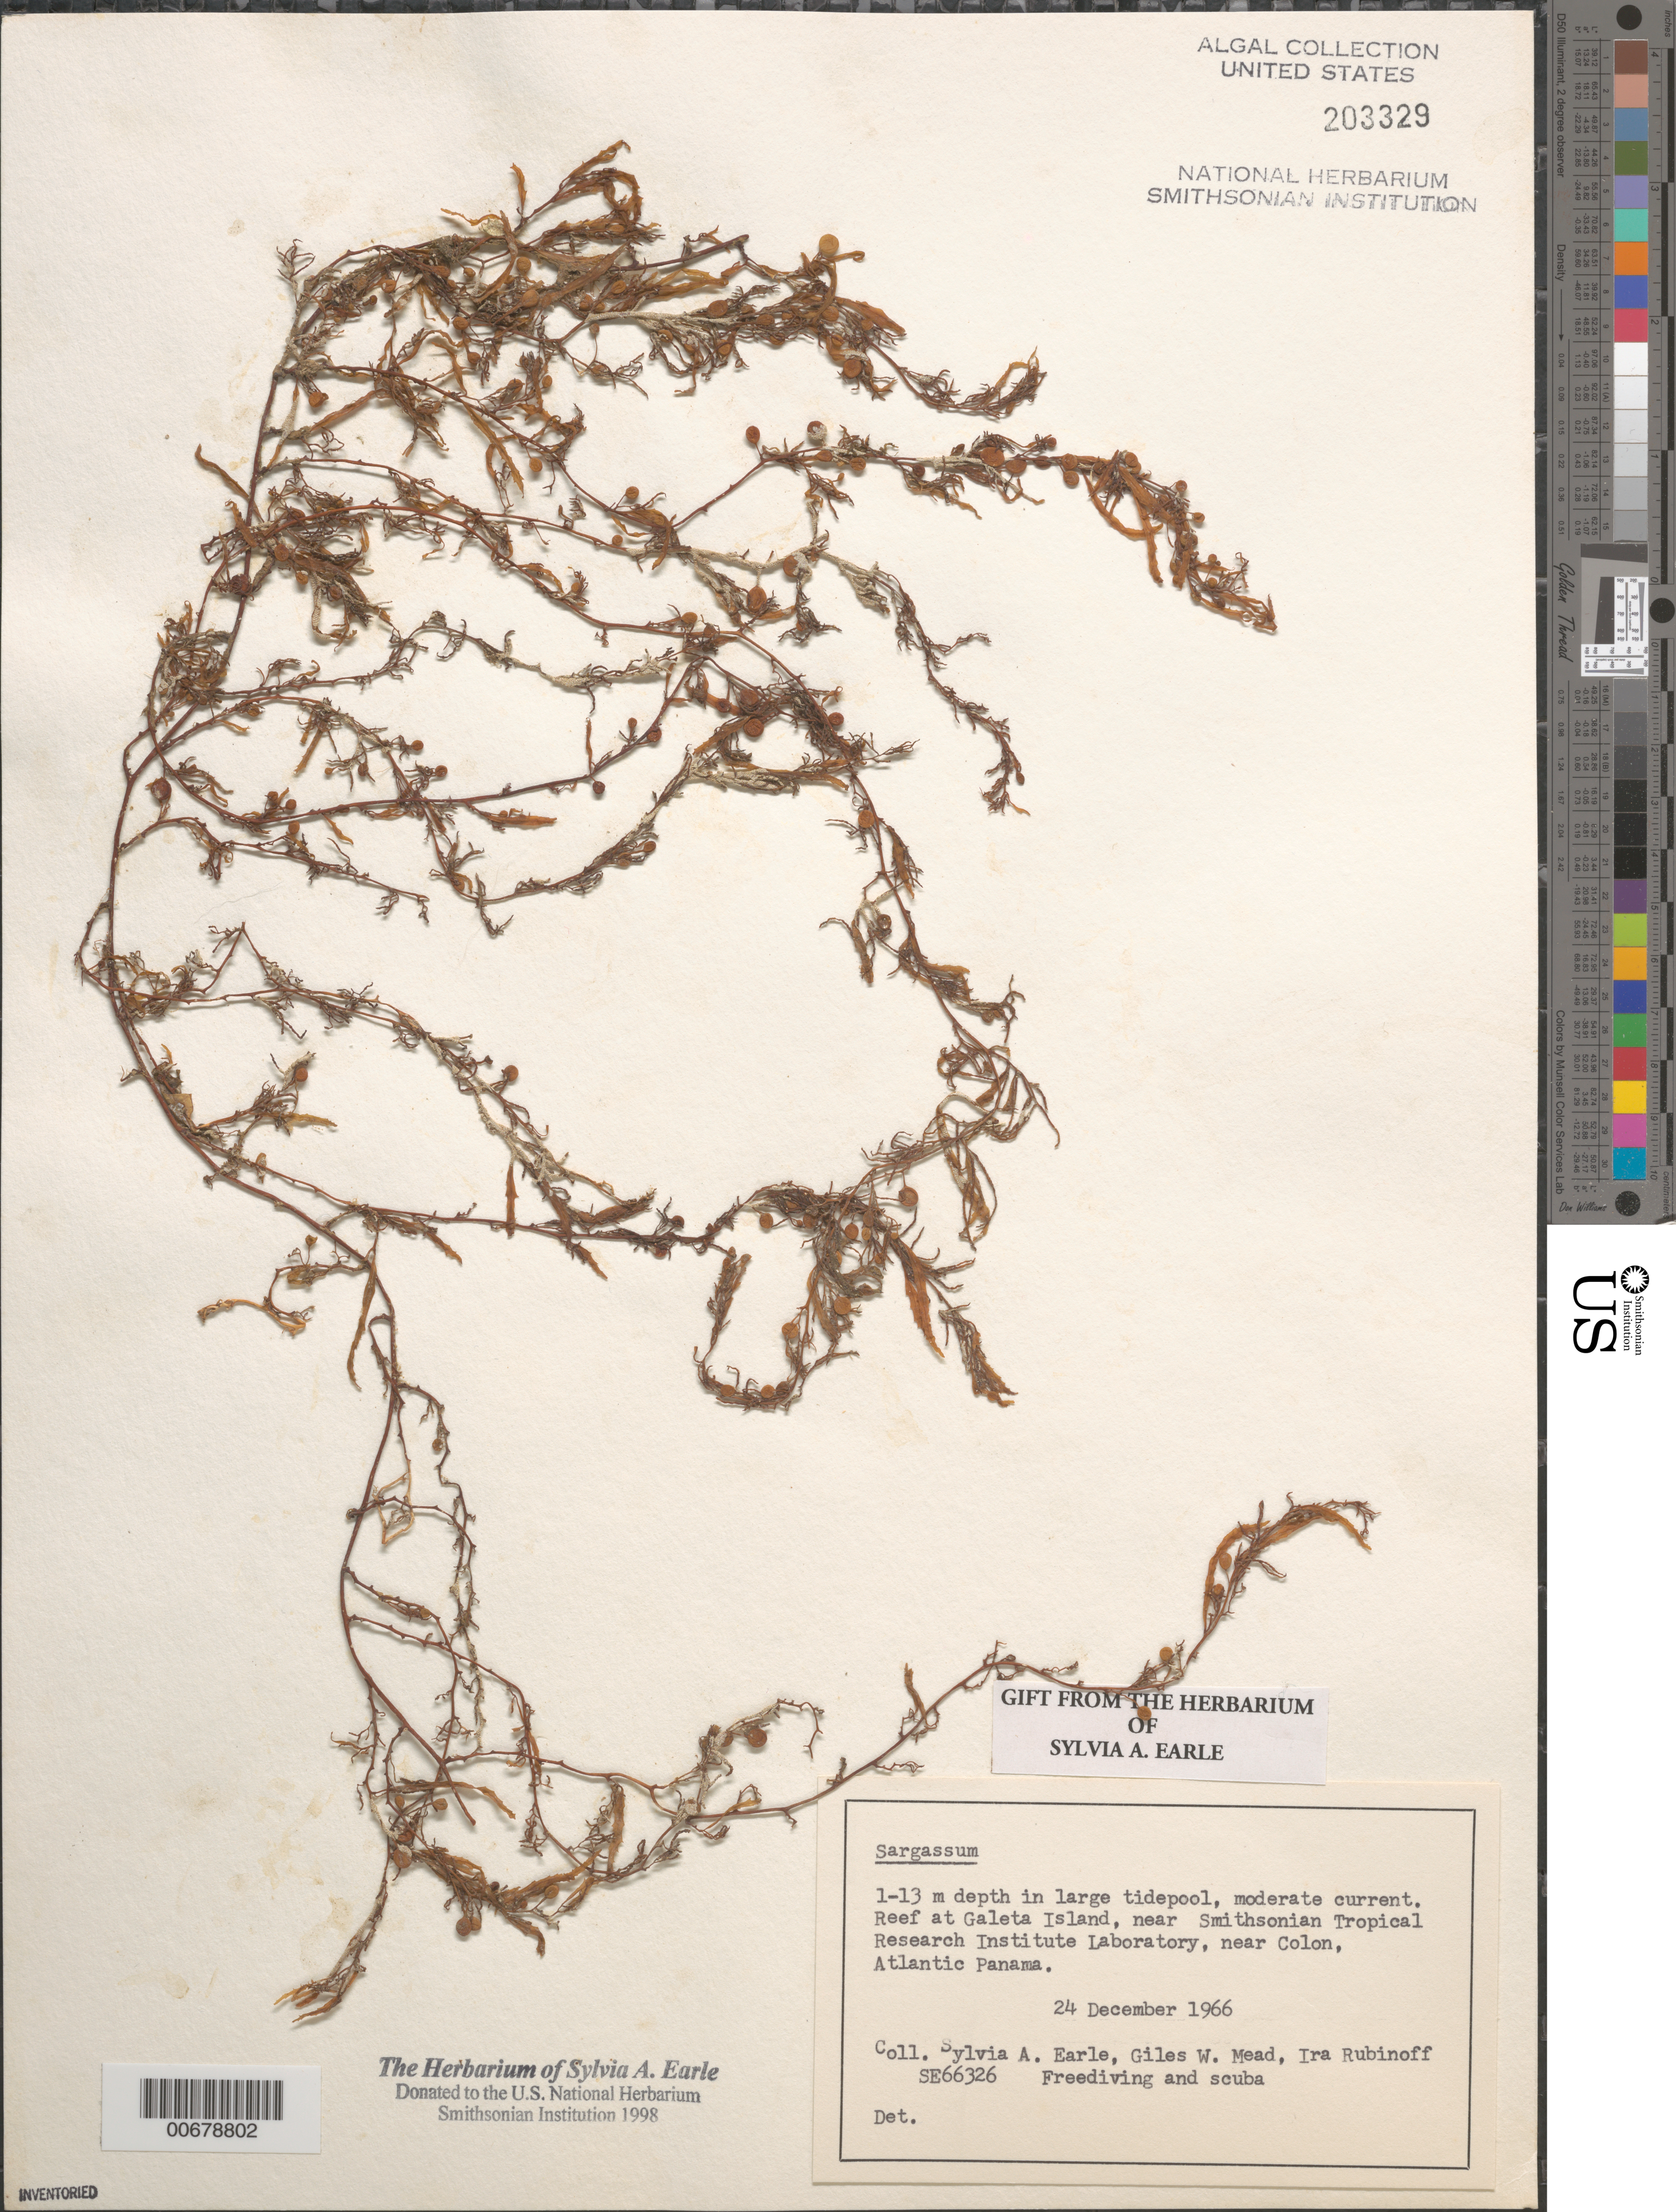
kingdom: Chromista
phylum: Ochrophyta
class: Phaeophyceae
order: Fucales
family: Sargassaceae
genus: Sargassum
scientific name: Sargassum sp.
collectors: S. A. Earle, G. W. Mead & I. Rubinoff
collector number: SE 66326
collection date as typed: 24 Dec 1966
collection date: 1966-12-24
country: Panama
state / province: Colón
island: Galeta Island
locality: Near Smithsonian Tropical Research Institute Laboratory, near Colon, Atlantic Coast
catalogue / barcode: US 203329